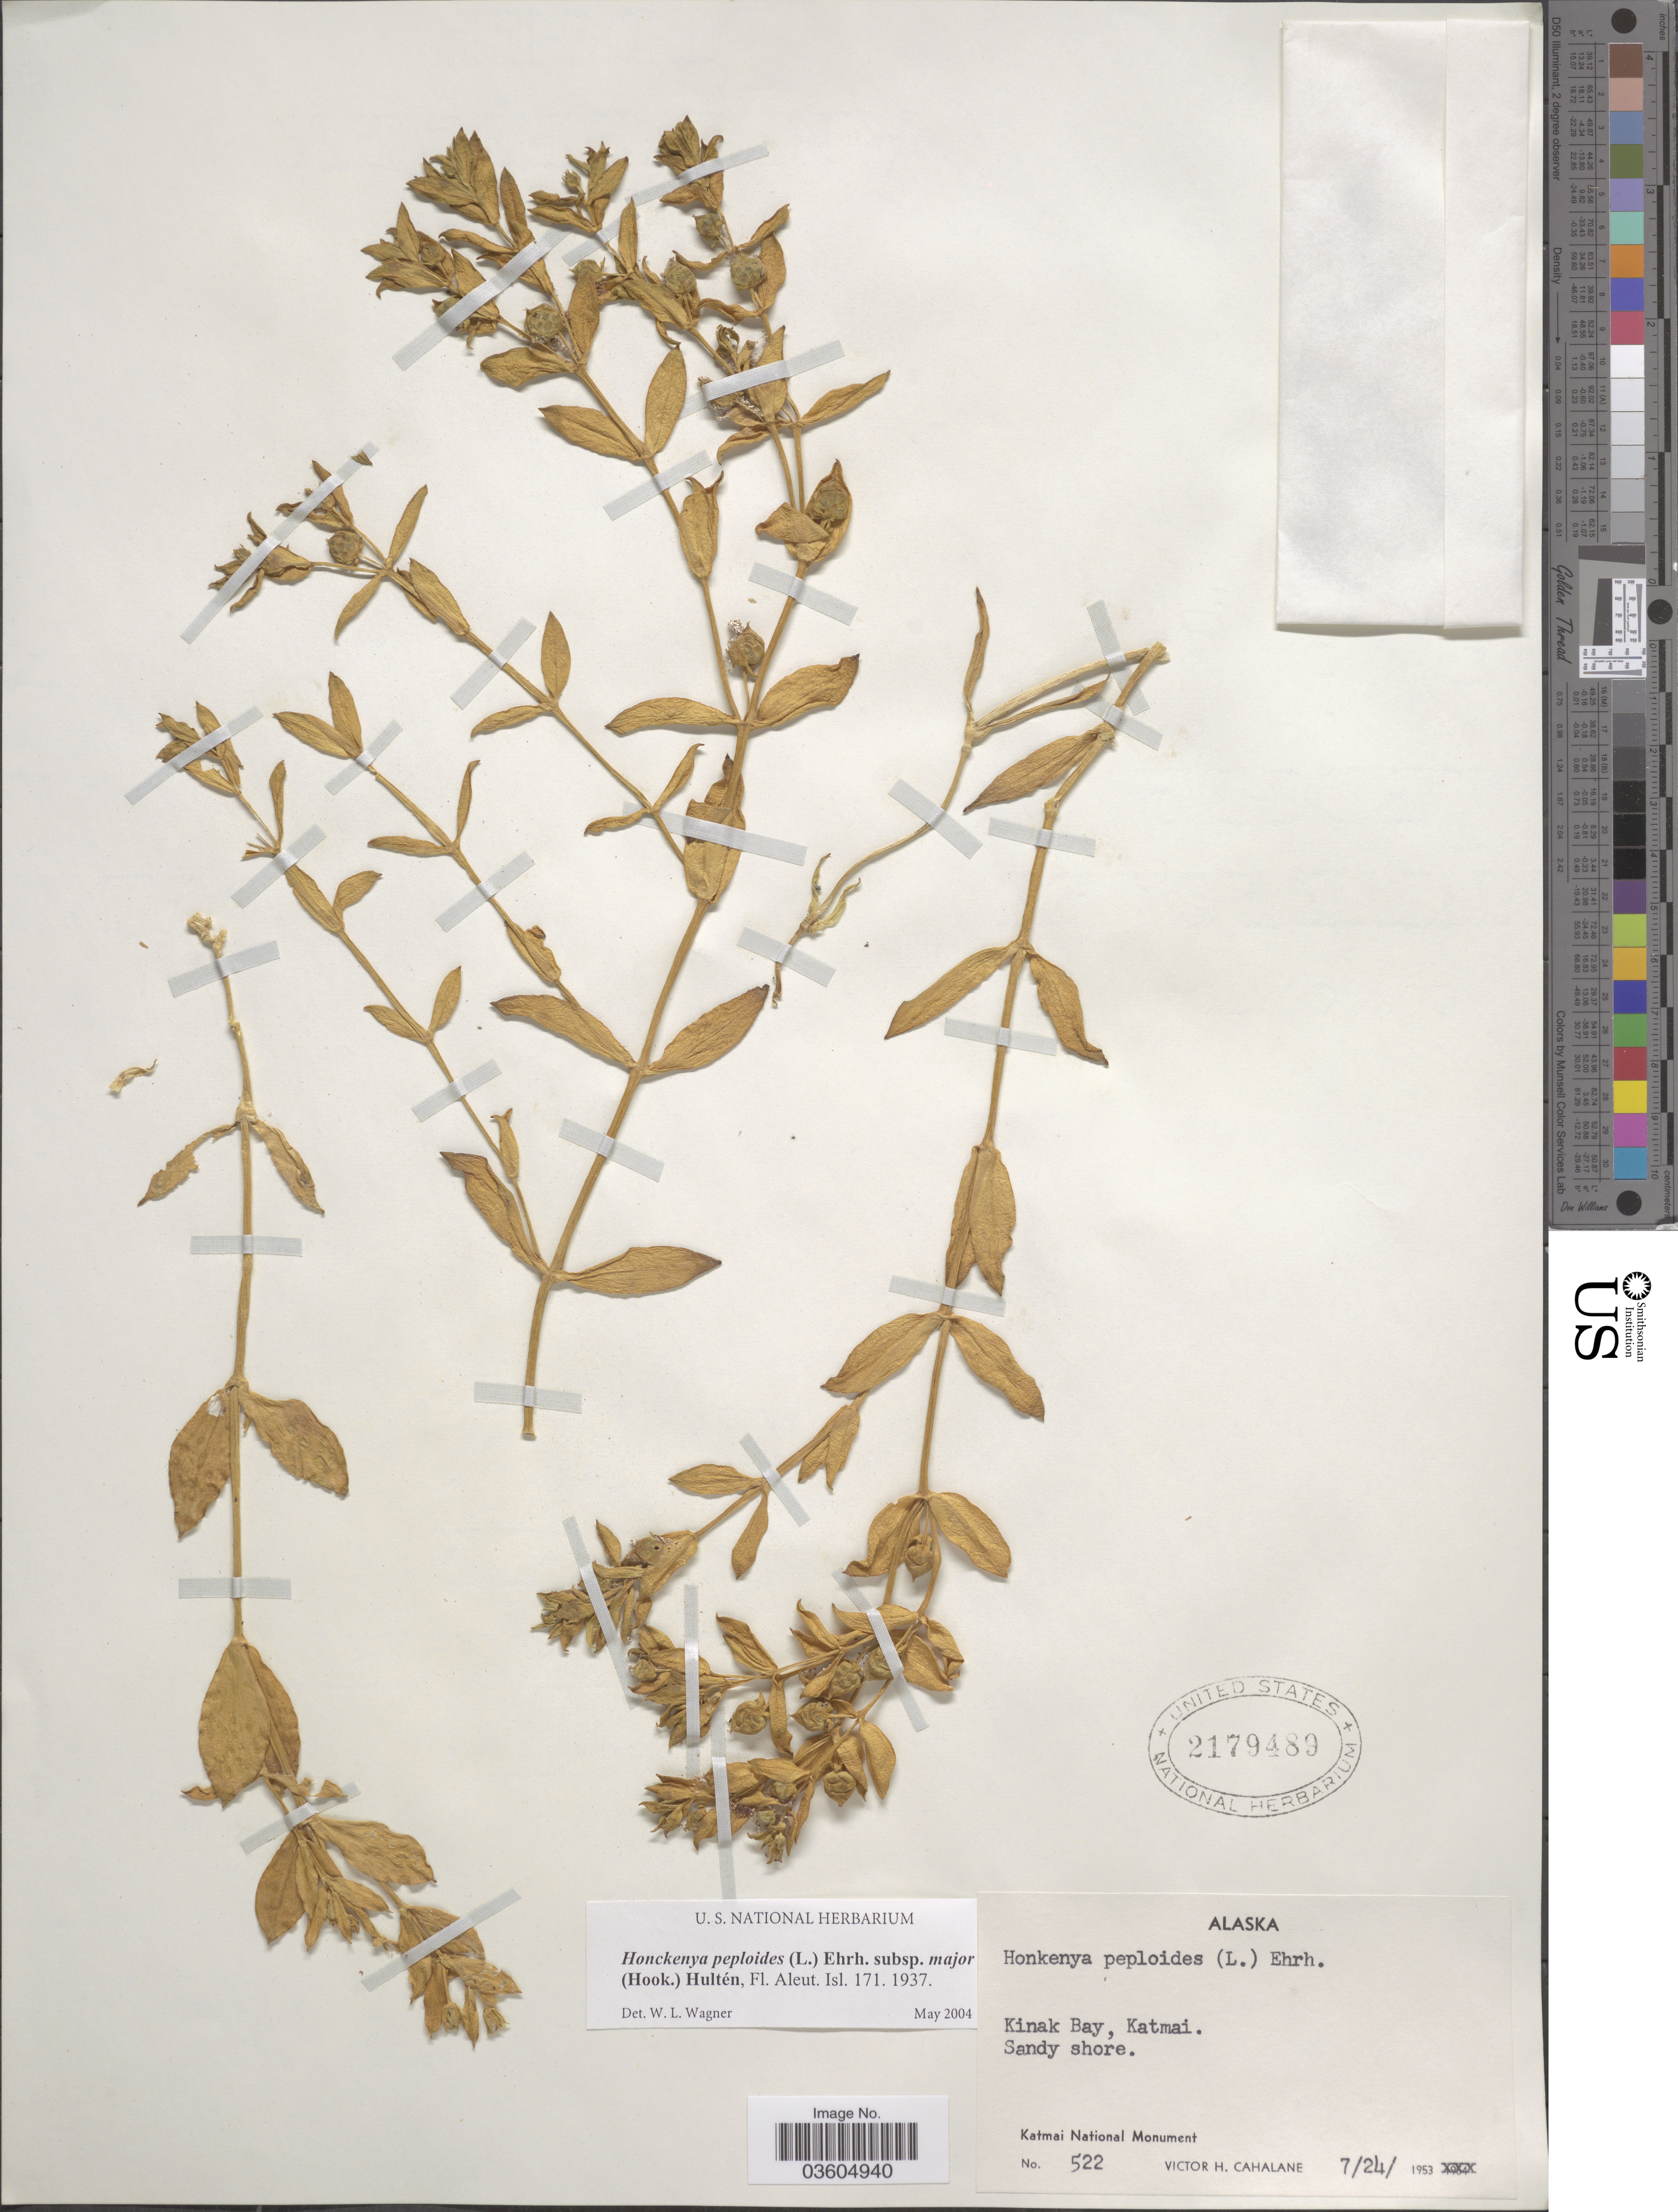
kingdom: Plantae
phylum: Tracheophyta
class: Magnoliopsida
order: Caryophyllales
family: Caryophyllaceae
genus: Honckenya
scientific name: Honckenya peploides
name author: (L.) Ehrh.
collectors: V. Cahalane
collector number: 522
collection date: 1953-07-24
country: United States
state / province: Alaska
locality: Kinak Bay, Katmai. Katmai National Monument.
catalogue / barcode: US 2179489